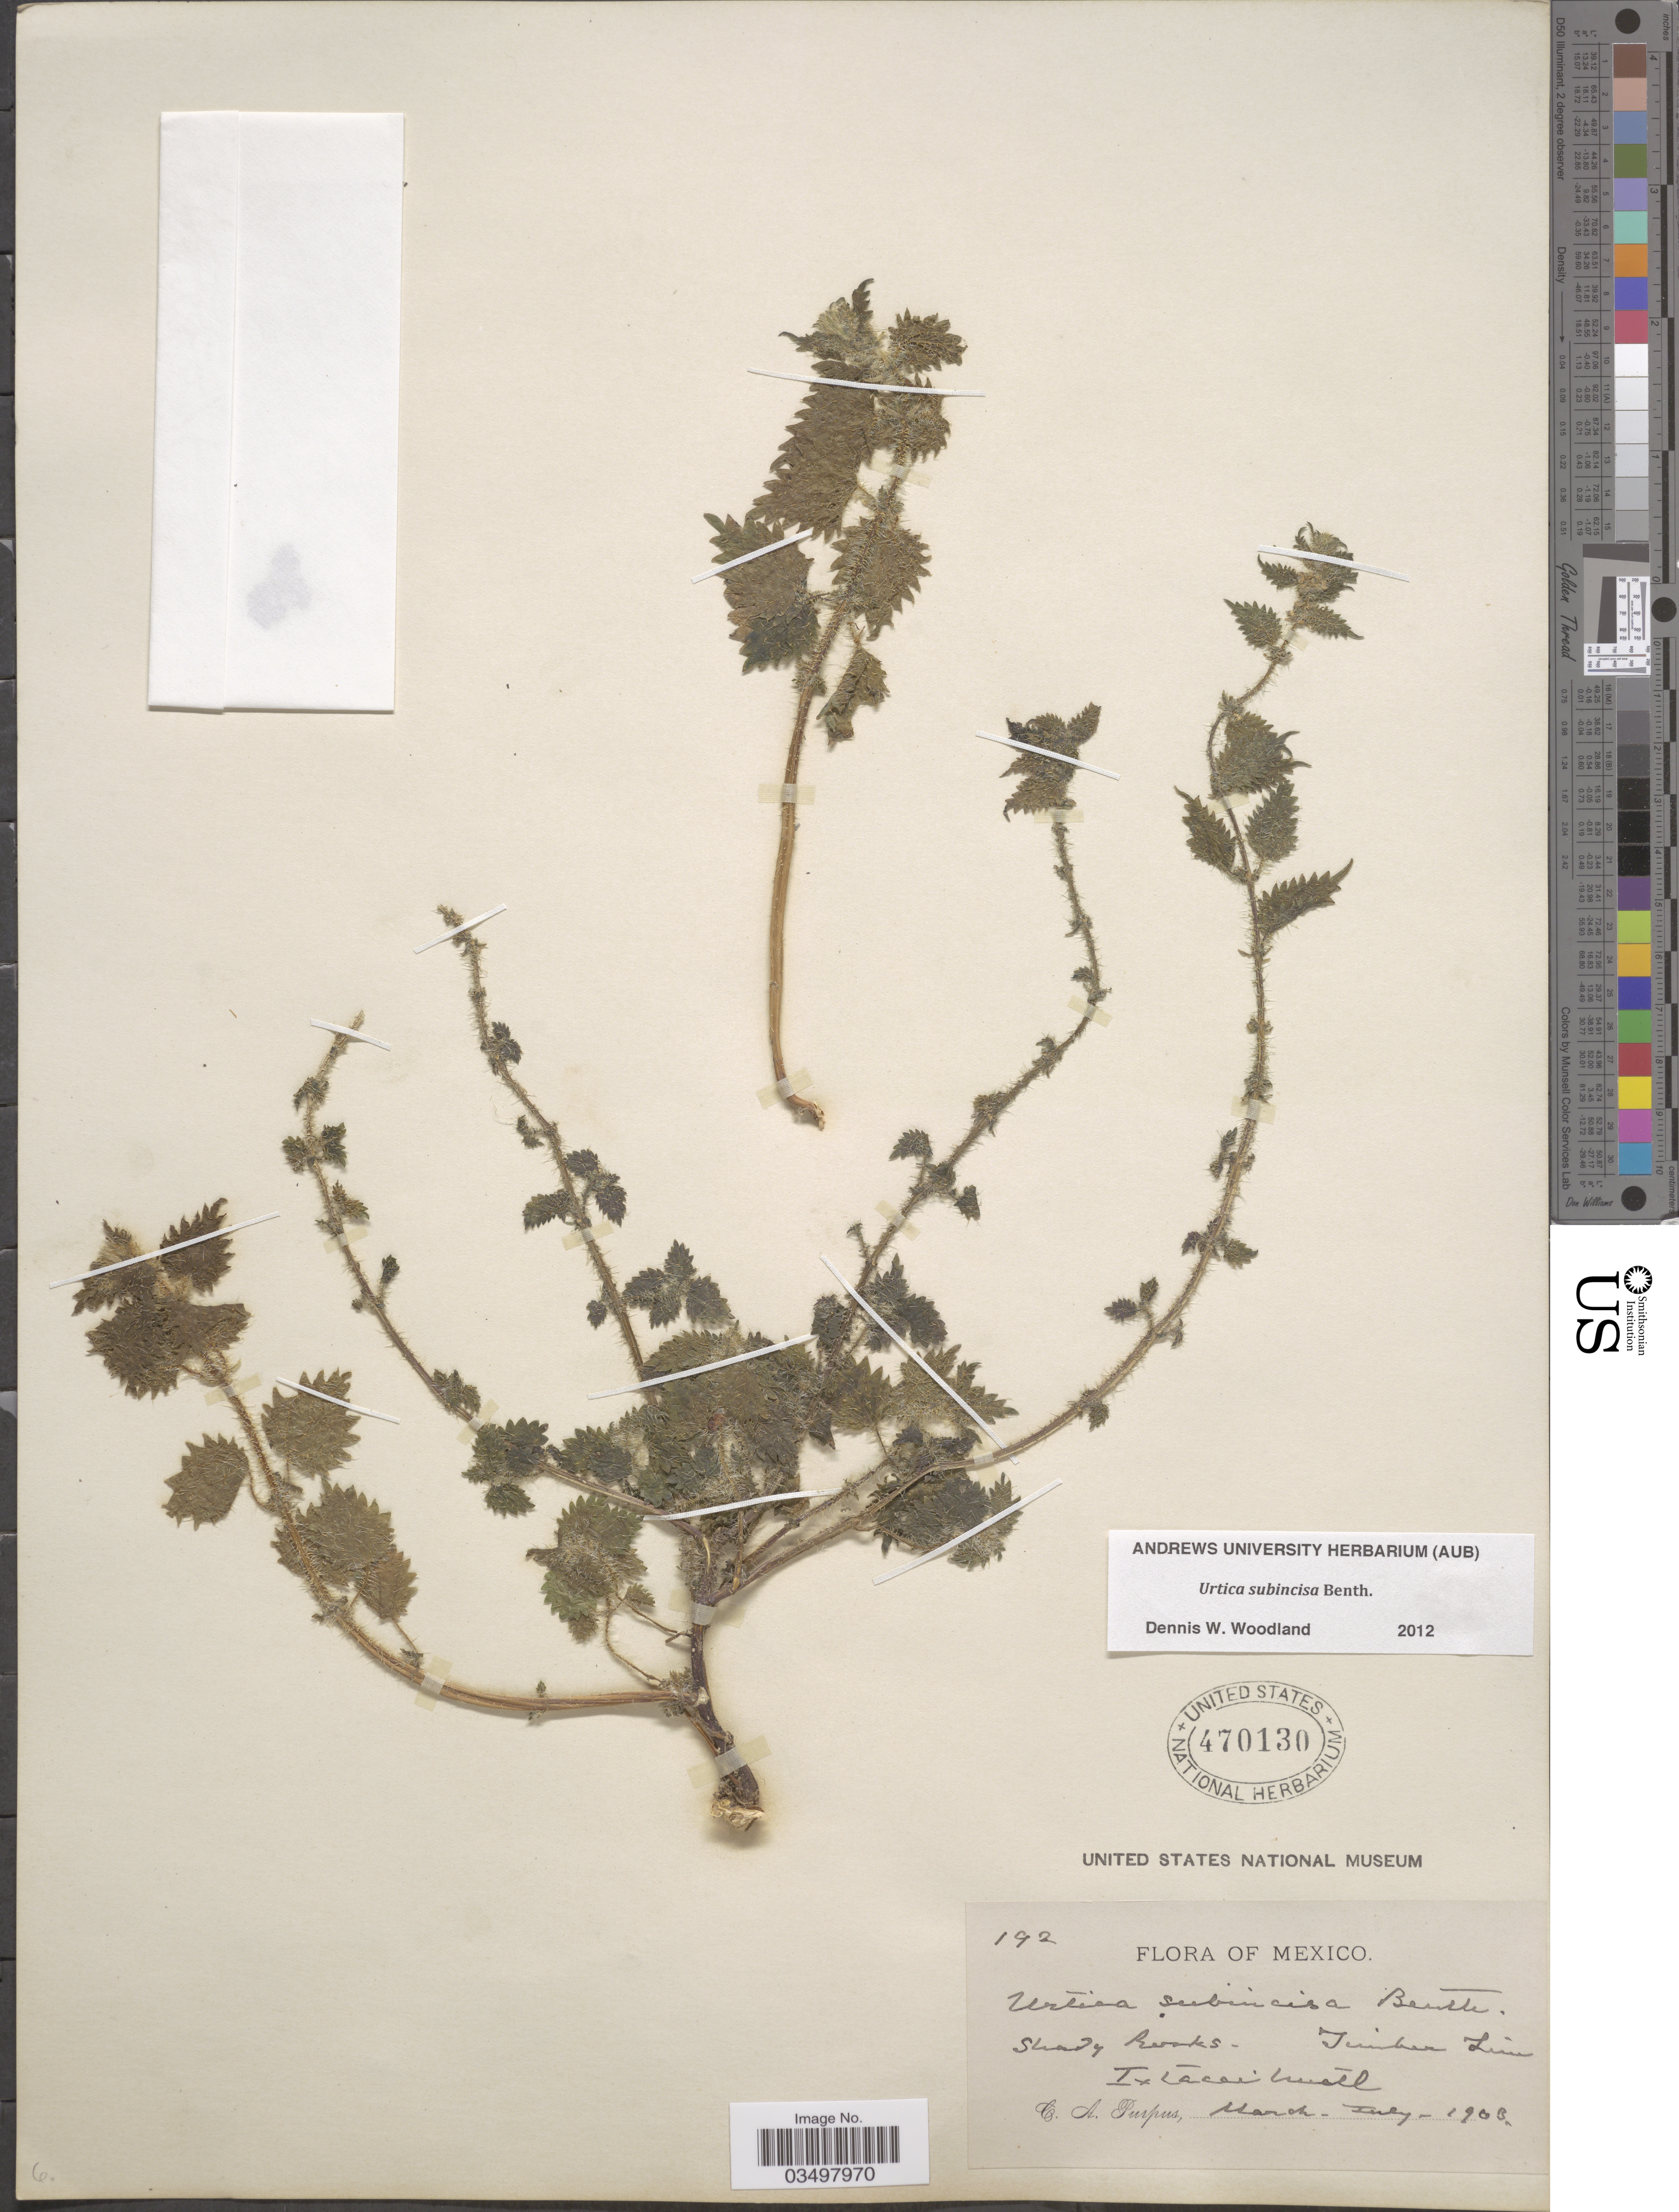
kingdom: Plantae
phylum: Tracheophyta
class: Magnoliopsida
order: Rosales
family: Urticaceae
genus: Urtica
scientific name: Urtica subincisa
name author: Benth.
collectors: C. A. Purpus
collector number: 192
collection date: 1903-03/1903-07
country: Mexico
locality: Timber Line. Ixtaccihuatl.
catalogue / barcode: US 470130